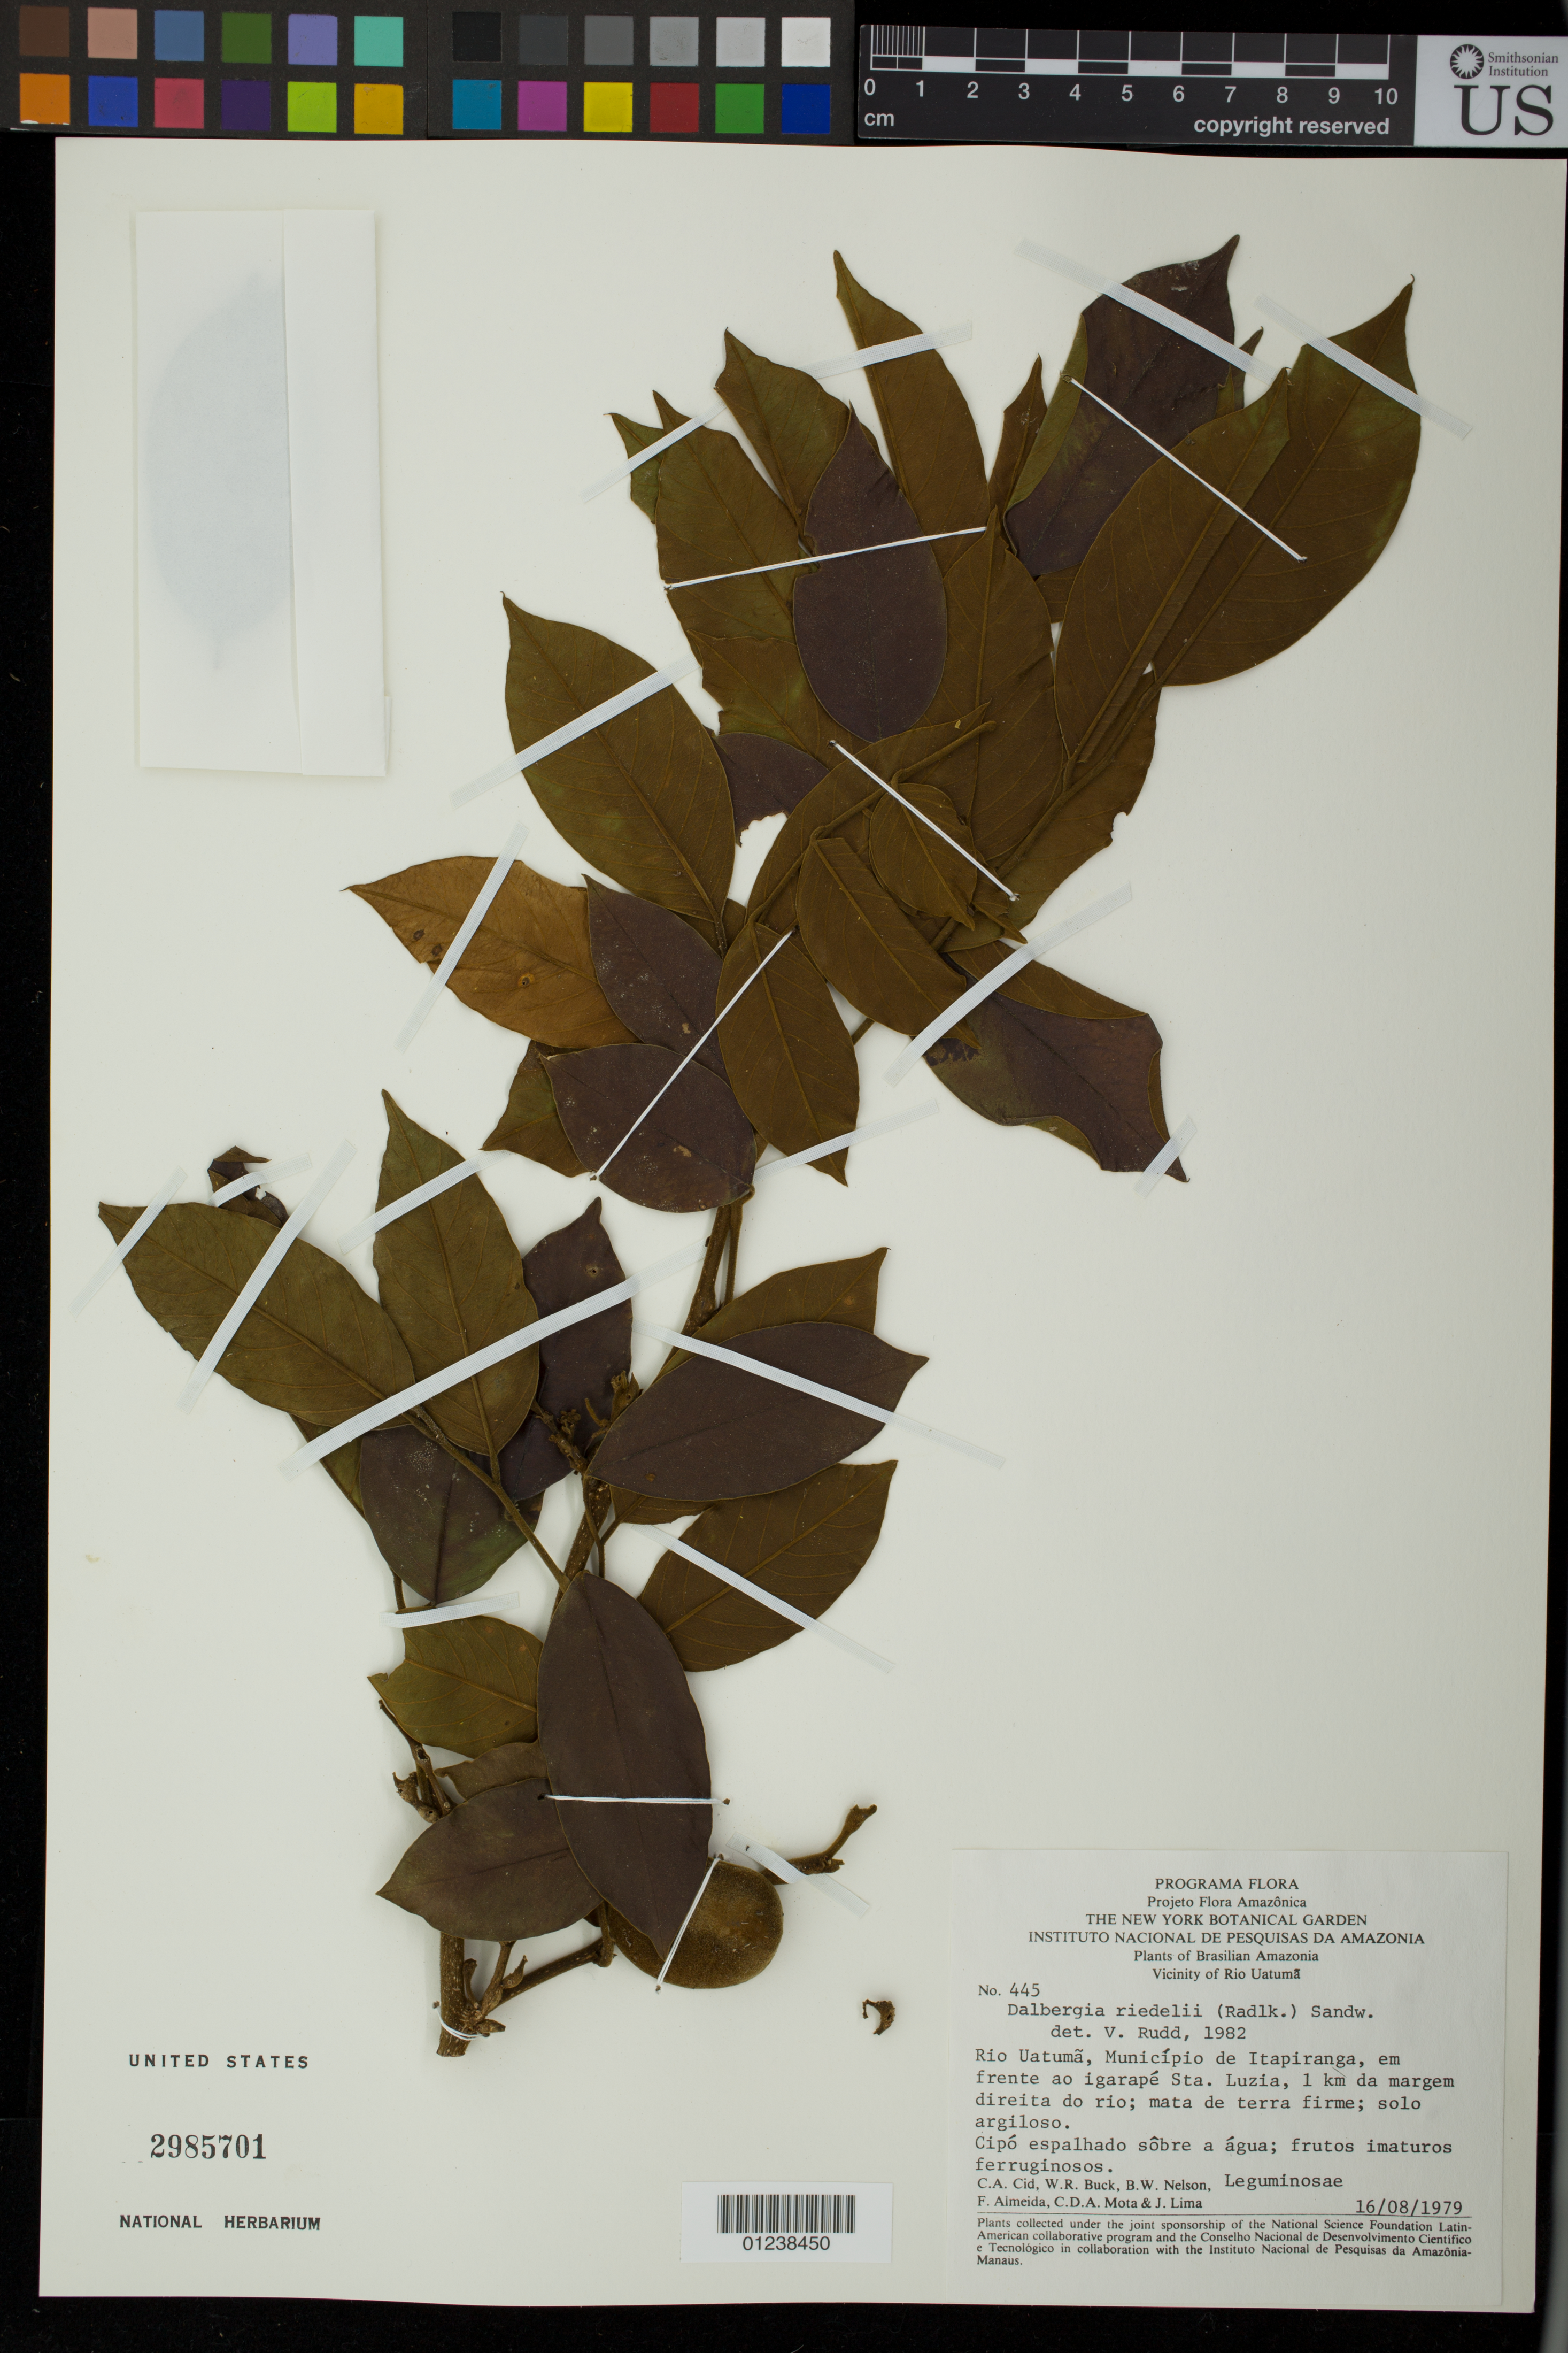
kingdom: Plantae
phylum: Tracheophyta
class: Magnoliopsida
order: Fabales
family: Fabaceae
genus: Dalbergia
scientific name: Dalbergia riedelii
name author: (Benth.) Sandwith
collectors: C. A. Cid Ferreira, W. R. Buck, B. W. Nelson, F. Almeda, C. D. A. Mota & J. Lima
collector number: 445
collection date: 1979-08-16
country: Brazil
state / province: Amazonas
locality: Rio Uatuma, Municipio de Itapiranga, em frente ao igarape Sta. Luzia, 1 km de margem direita do rio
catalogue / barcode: US 2985701